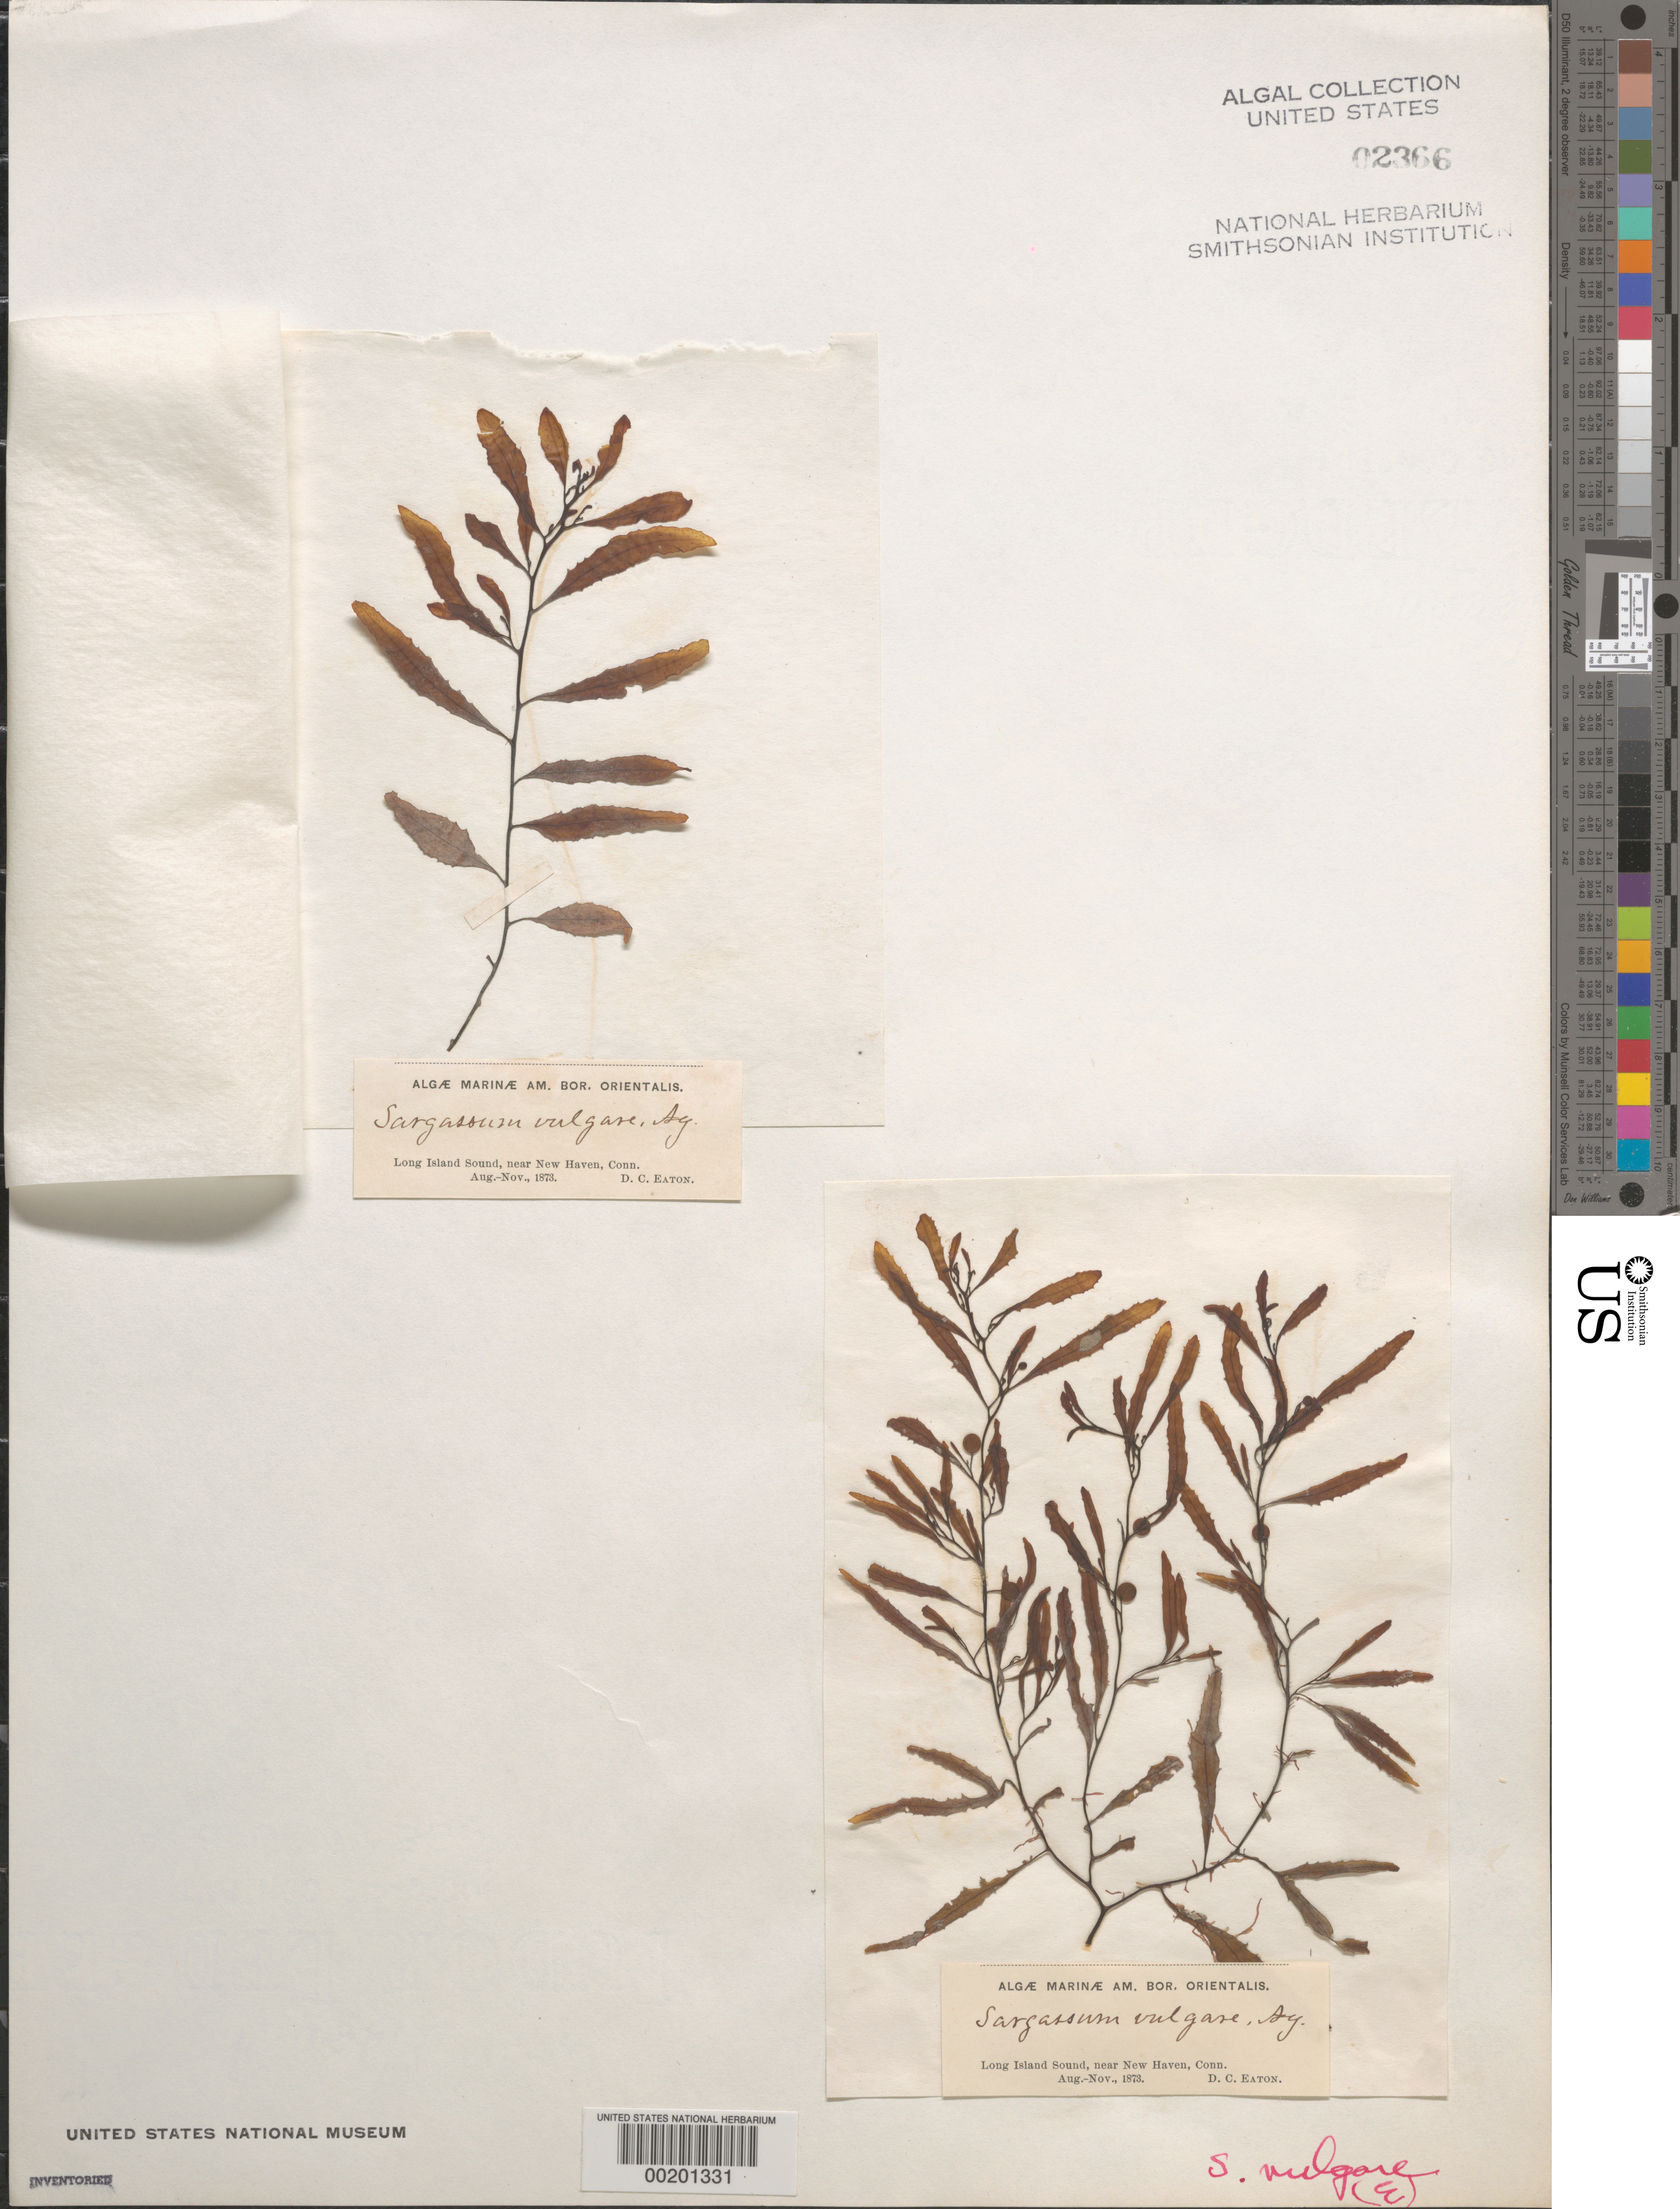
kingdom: Chromista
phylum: Ochrophyta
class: Phaeophyceae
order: Fucales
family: Sargassaceae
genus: Sargassum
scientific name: Sargassum vulgare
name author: C. Agardh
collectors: D. C. Eaton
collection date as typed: Aug 1873 to -- Nov 1873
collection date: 1873-08/1873-11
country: United States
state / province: Connecticut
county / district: New Haven County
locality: Long Island Sound, near New Haven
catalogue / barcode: US 2366